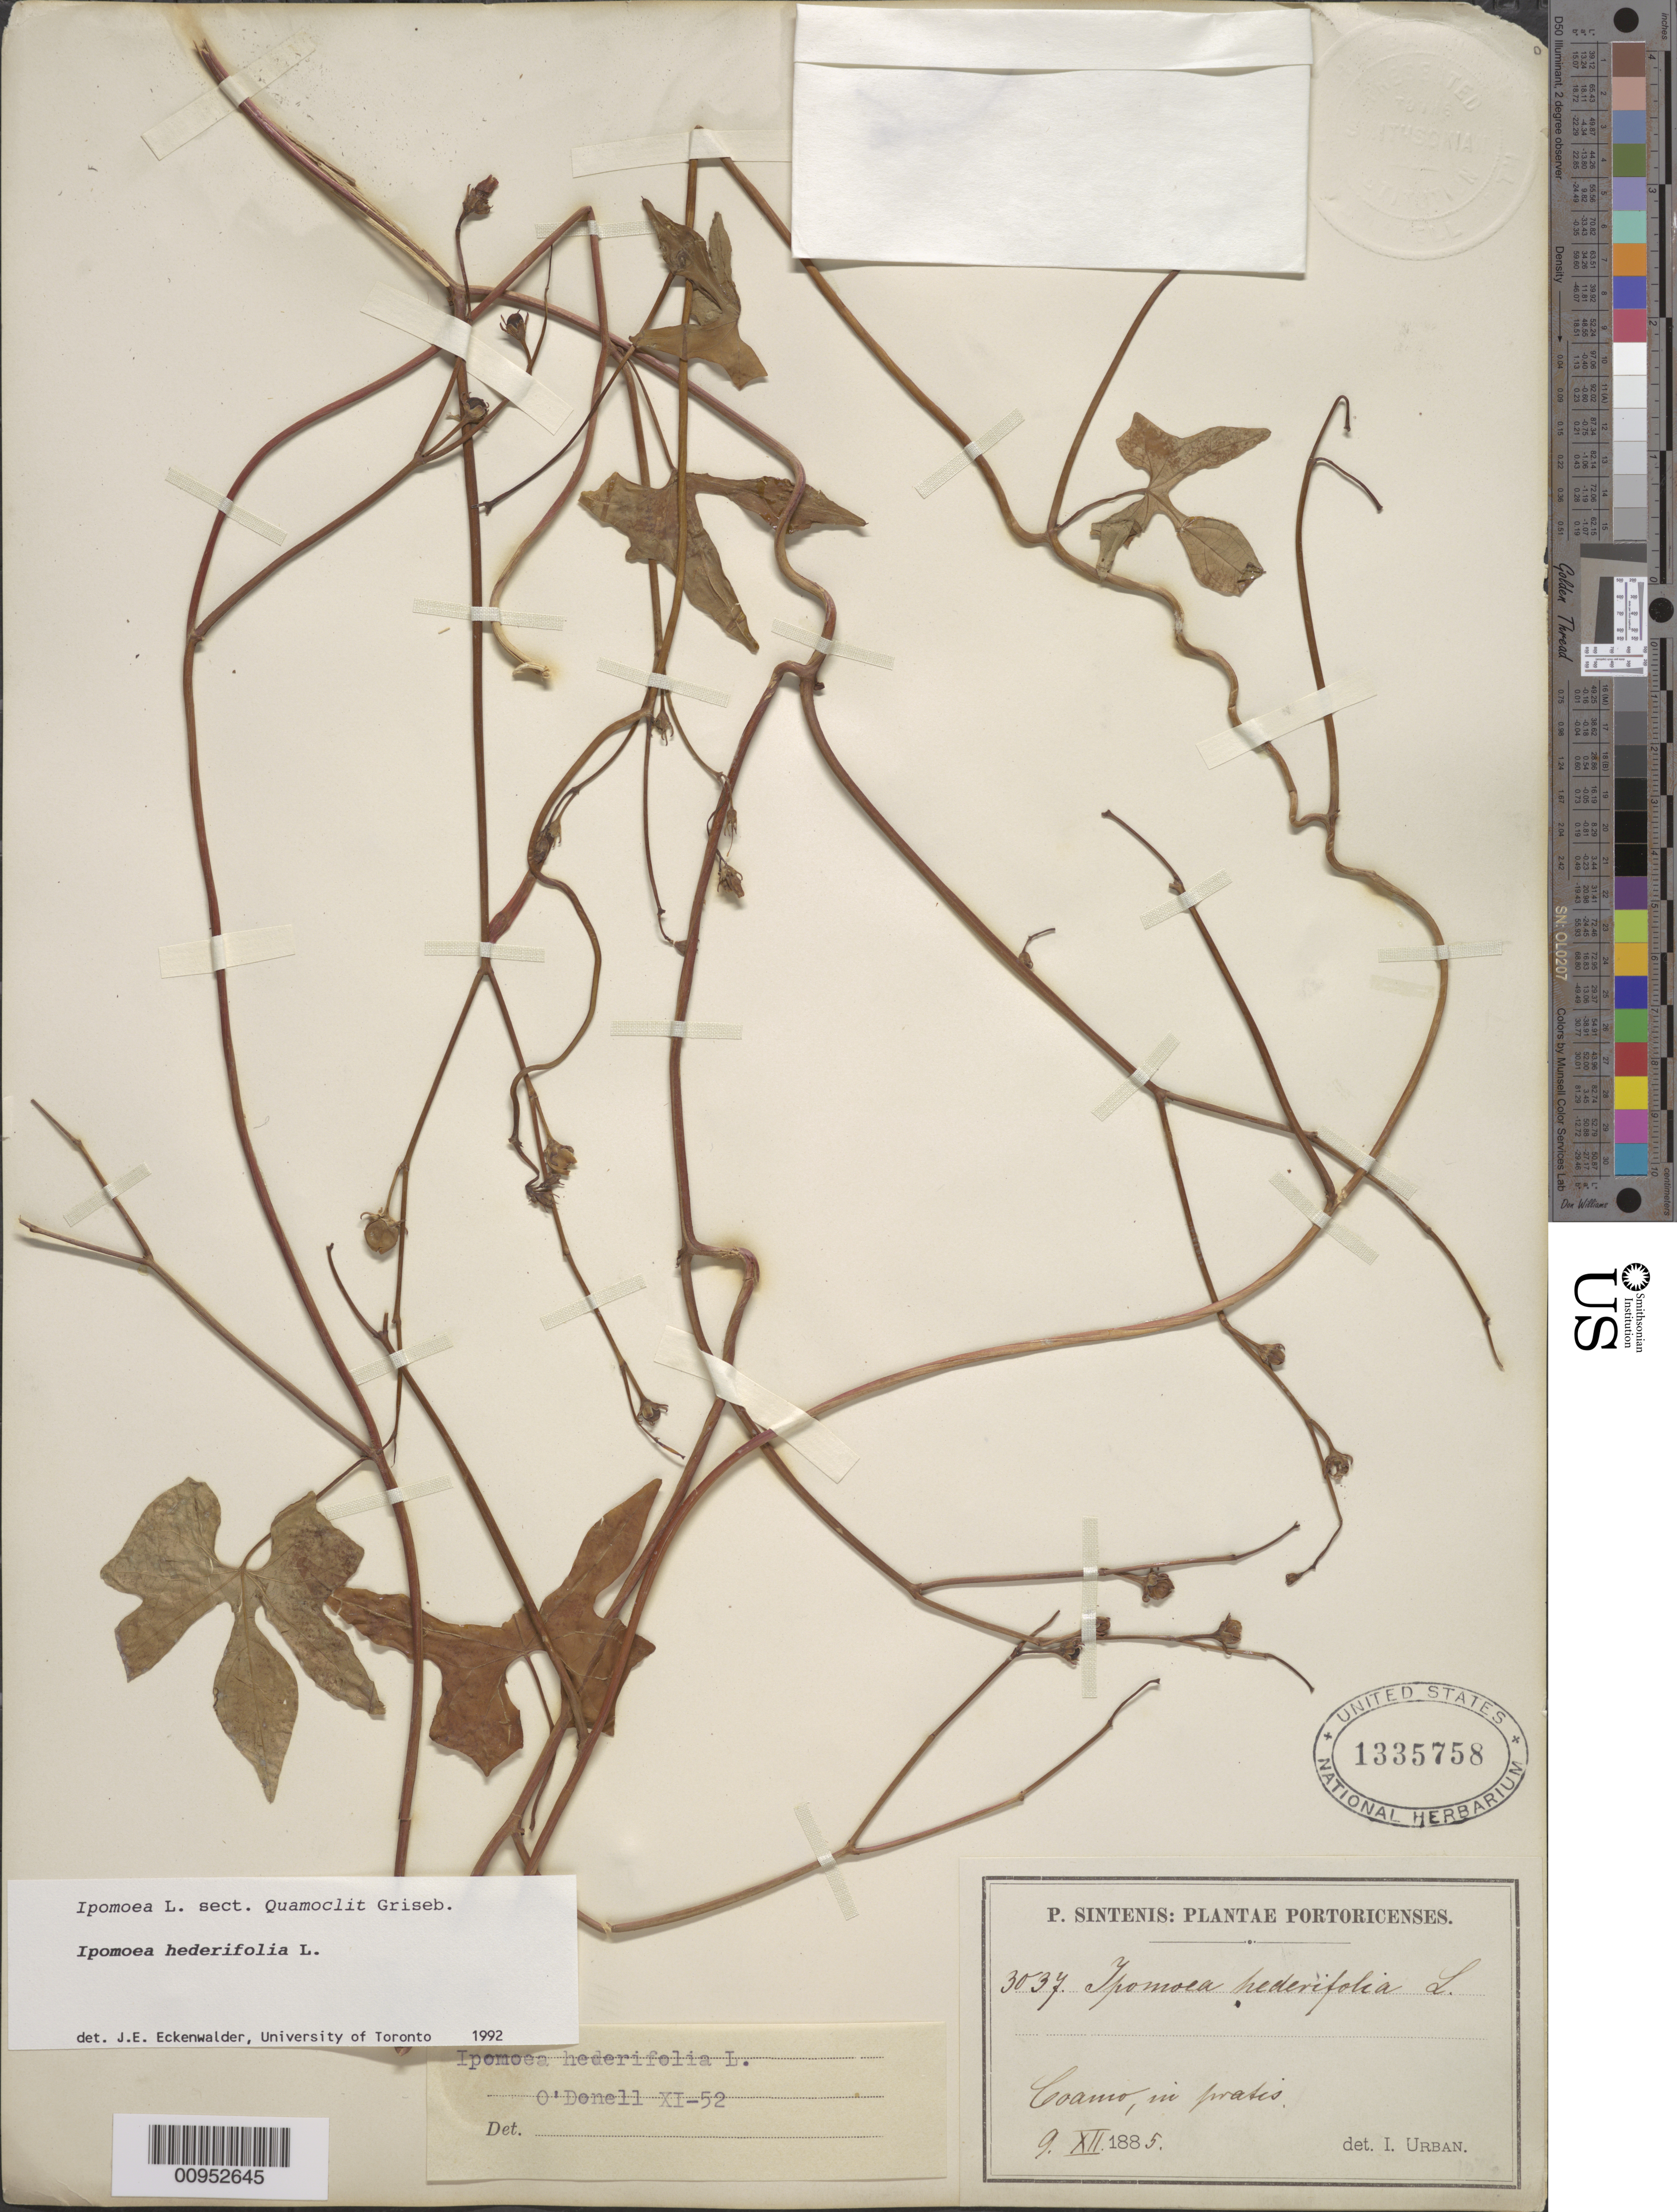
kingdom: Plantae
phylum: Tracheophyta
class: Magnoliopsida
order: Solanales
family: Convolvulaceae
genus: Ipomoea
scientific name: Ipomoea hederifolia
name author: L.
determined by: Eckenwalder, James E.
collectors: P. Sintenis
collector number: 3037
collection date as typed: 09 Dec 1885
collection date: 1885-12-09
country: Puerto Rico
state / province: Coamo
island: Puerto Rico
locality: Coamo, in pratis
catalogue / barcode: US 1335758